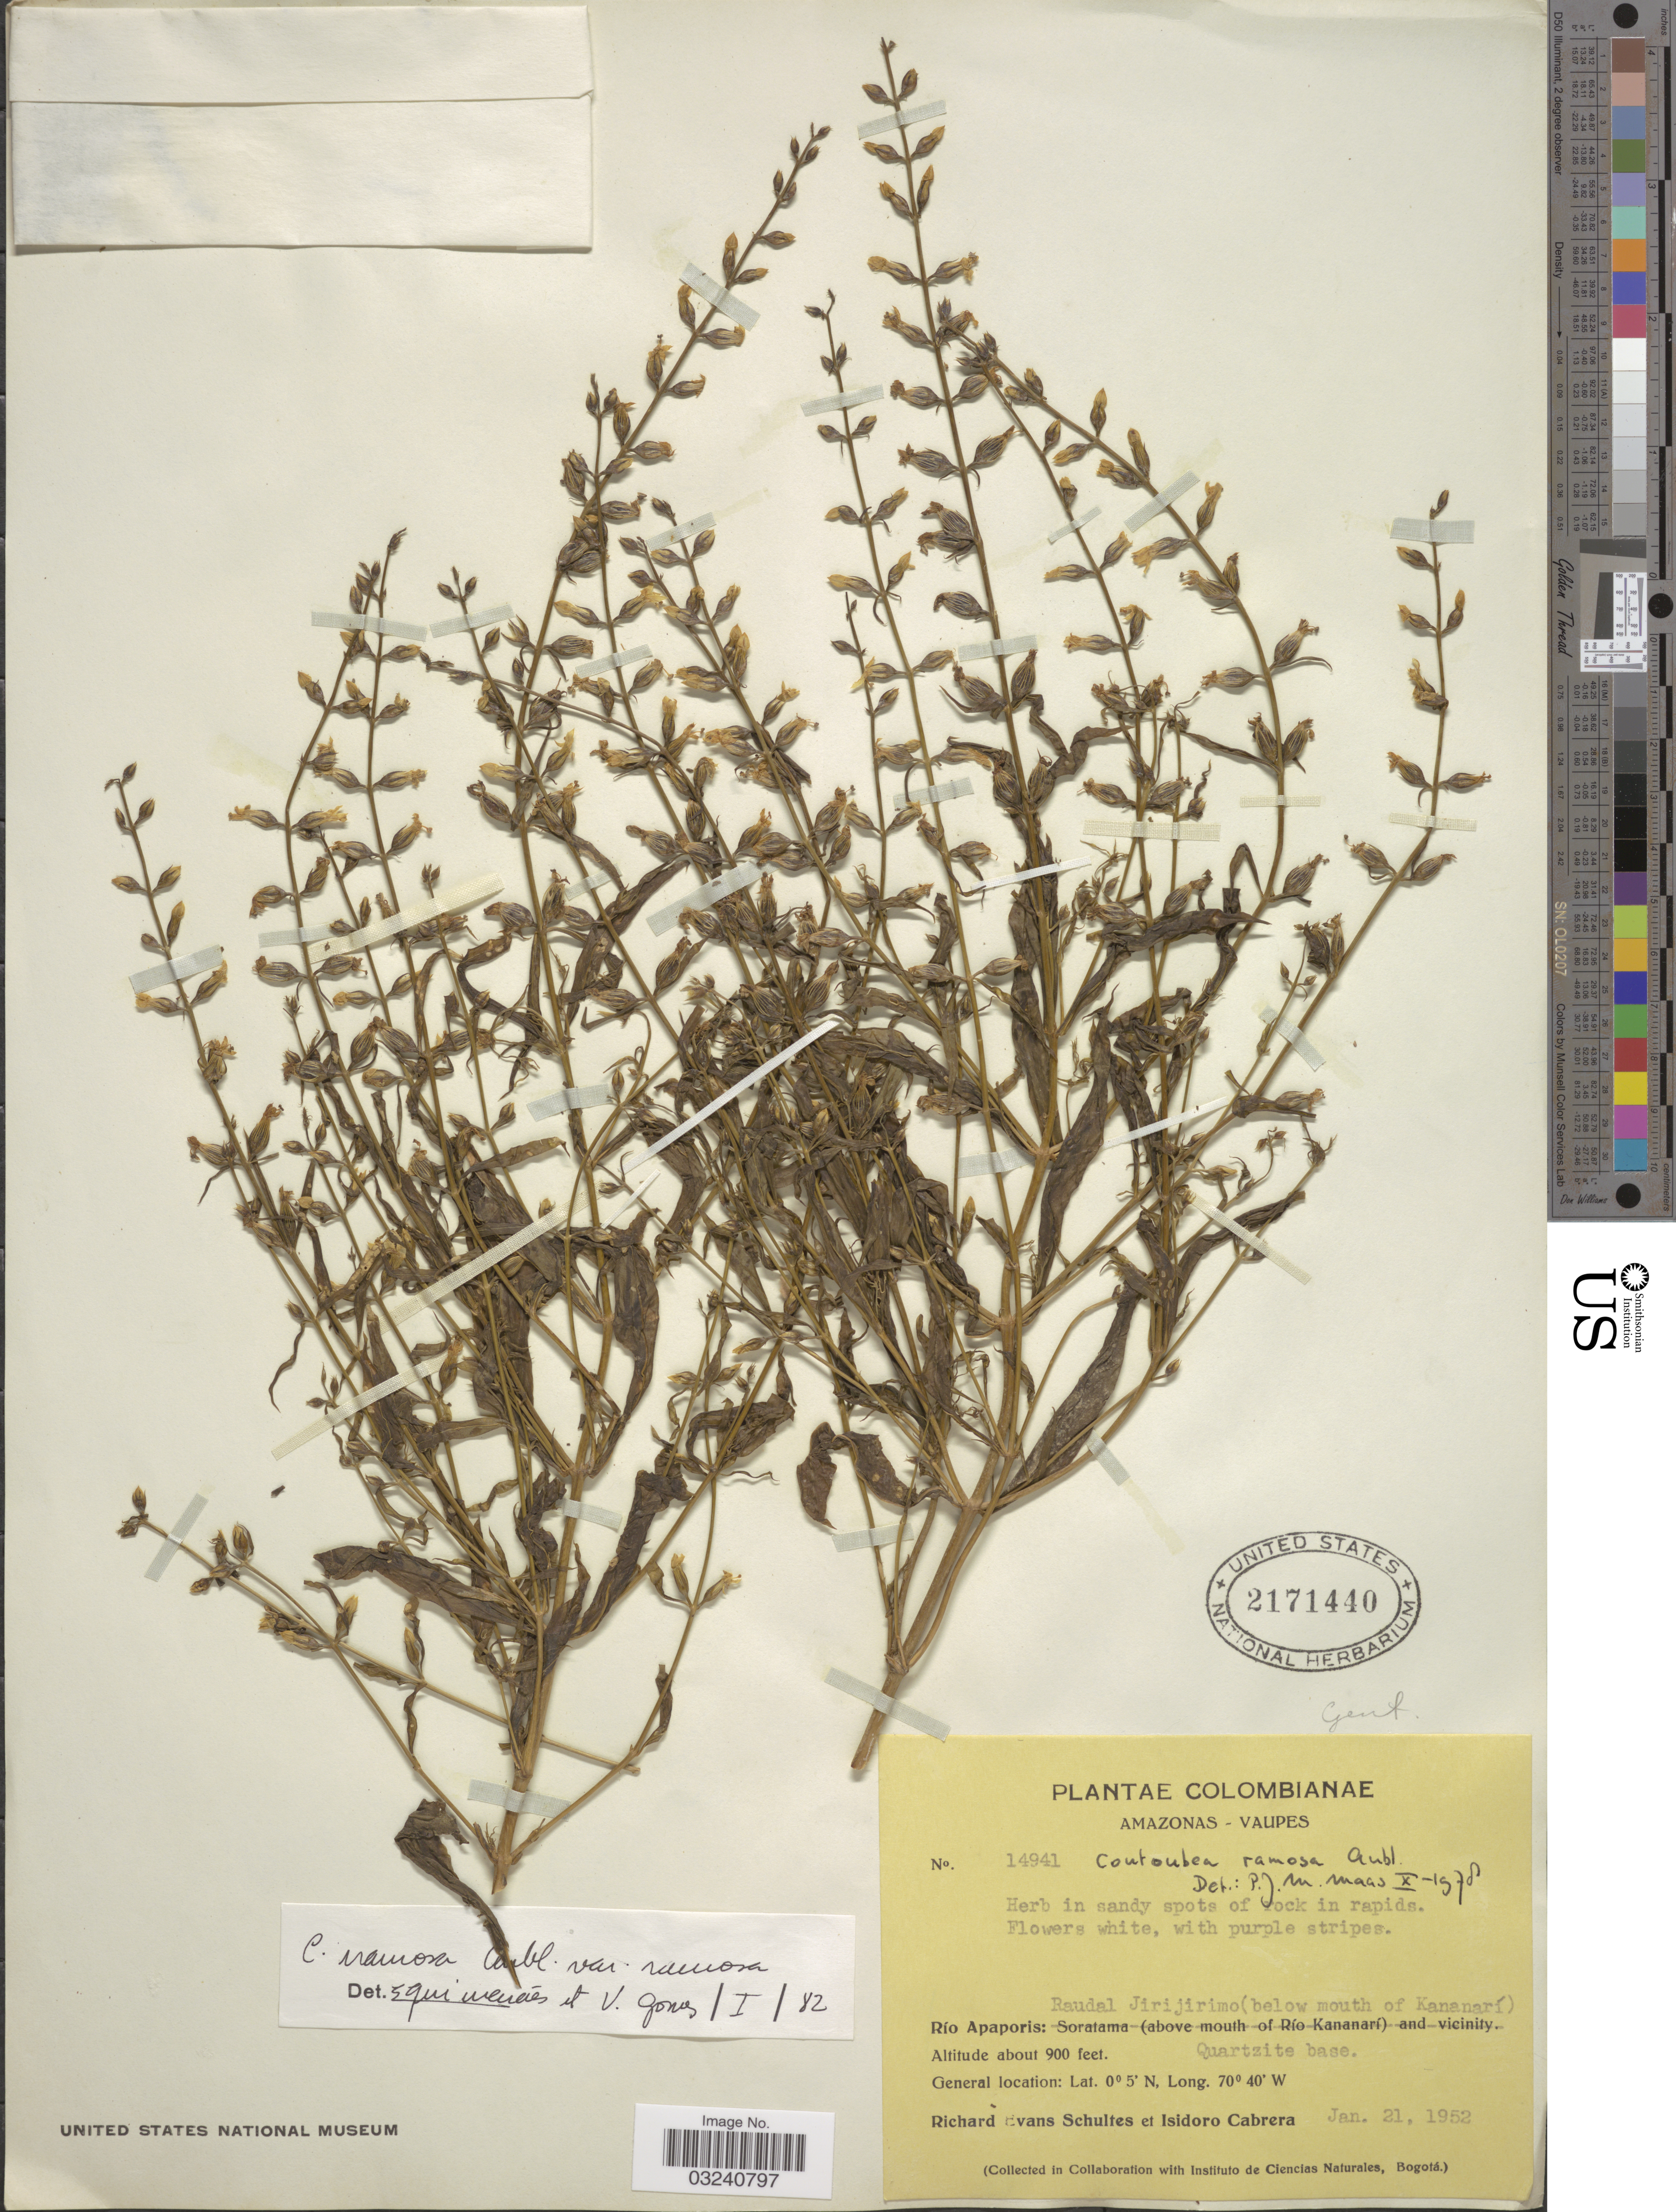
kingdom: Plantae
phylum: Tracheophyta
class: Magnoliopsida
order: Gentianales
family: Gentianaceae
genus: Coutoubea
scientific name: Coutoubea ramosa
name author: Aubl.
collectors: R. E. Schultes & I. Cabrera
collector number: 14941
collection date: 1952-01-21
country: Colombia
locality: Amazonas-Vaupes. Río Apaporis: Raudal Jirijirimo (below mouth of Kananarí).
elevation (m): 274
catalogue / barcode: US 2171440